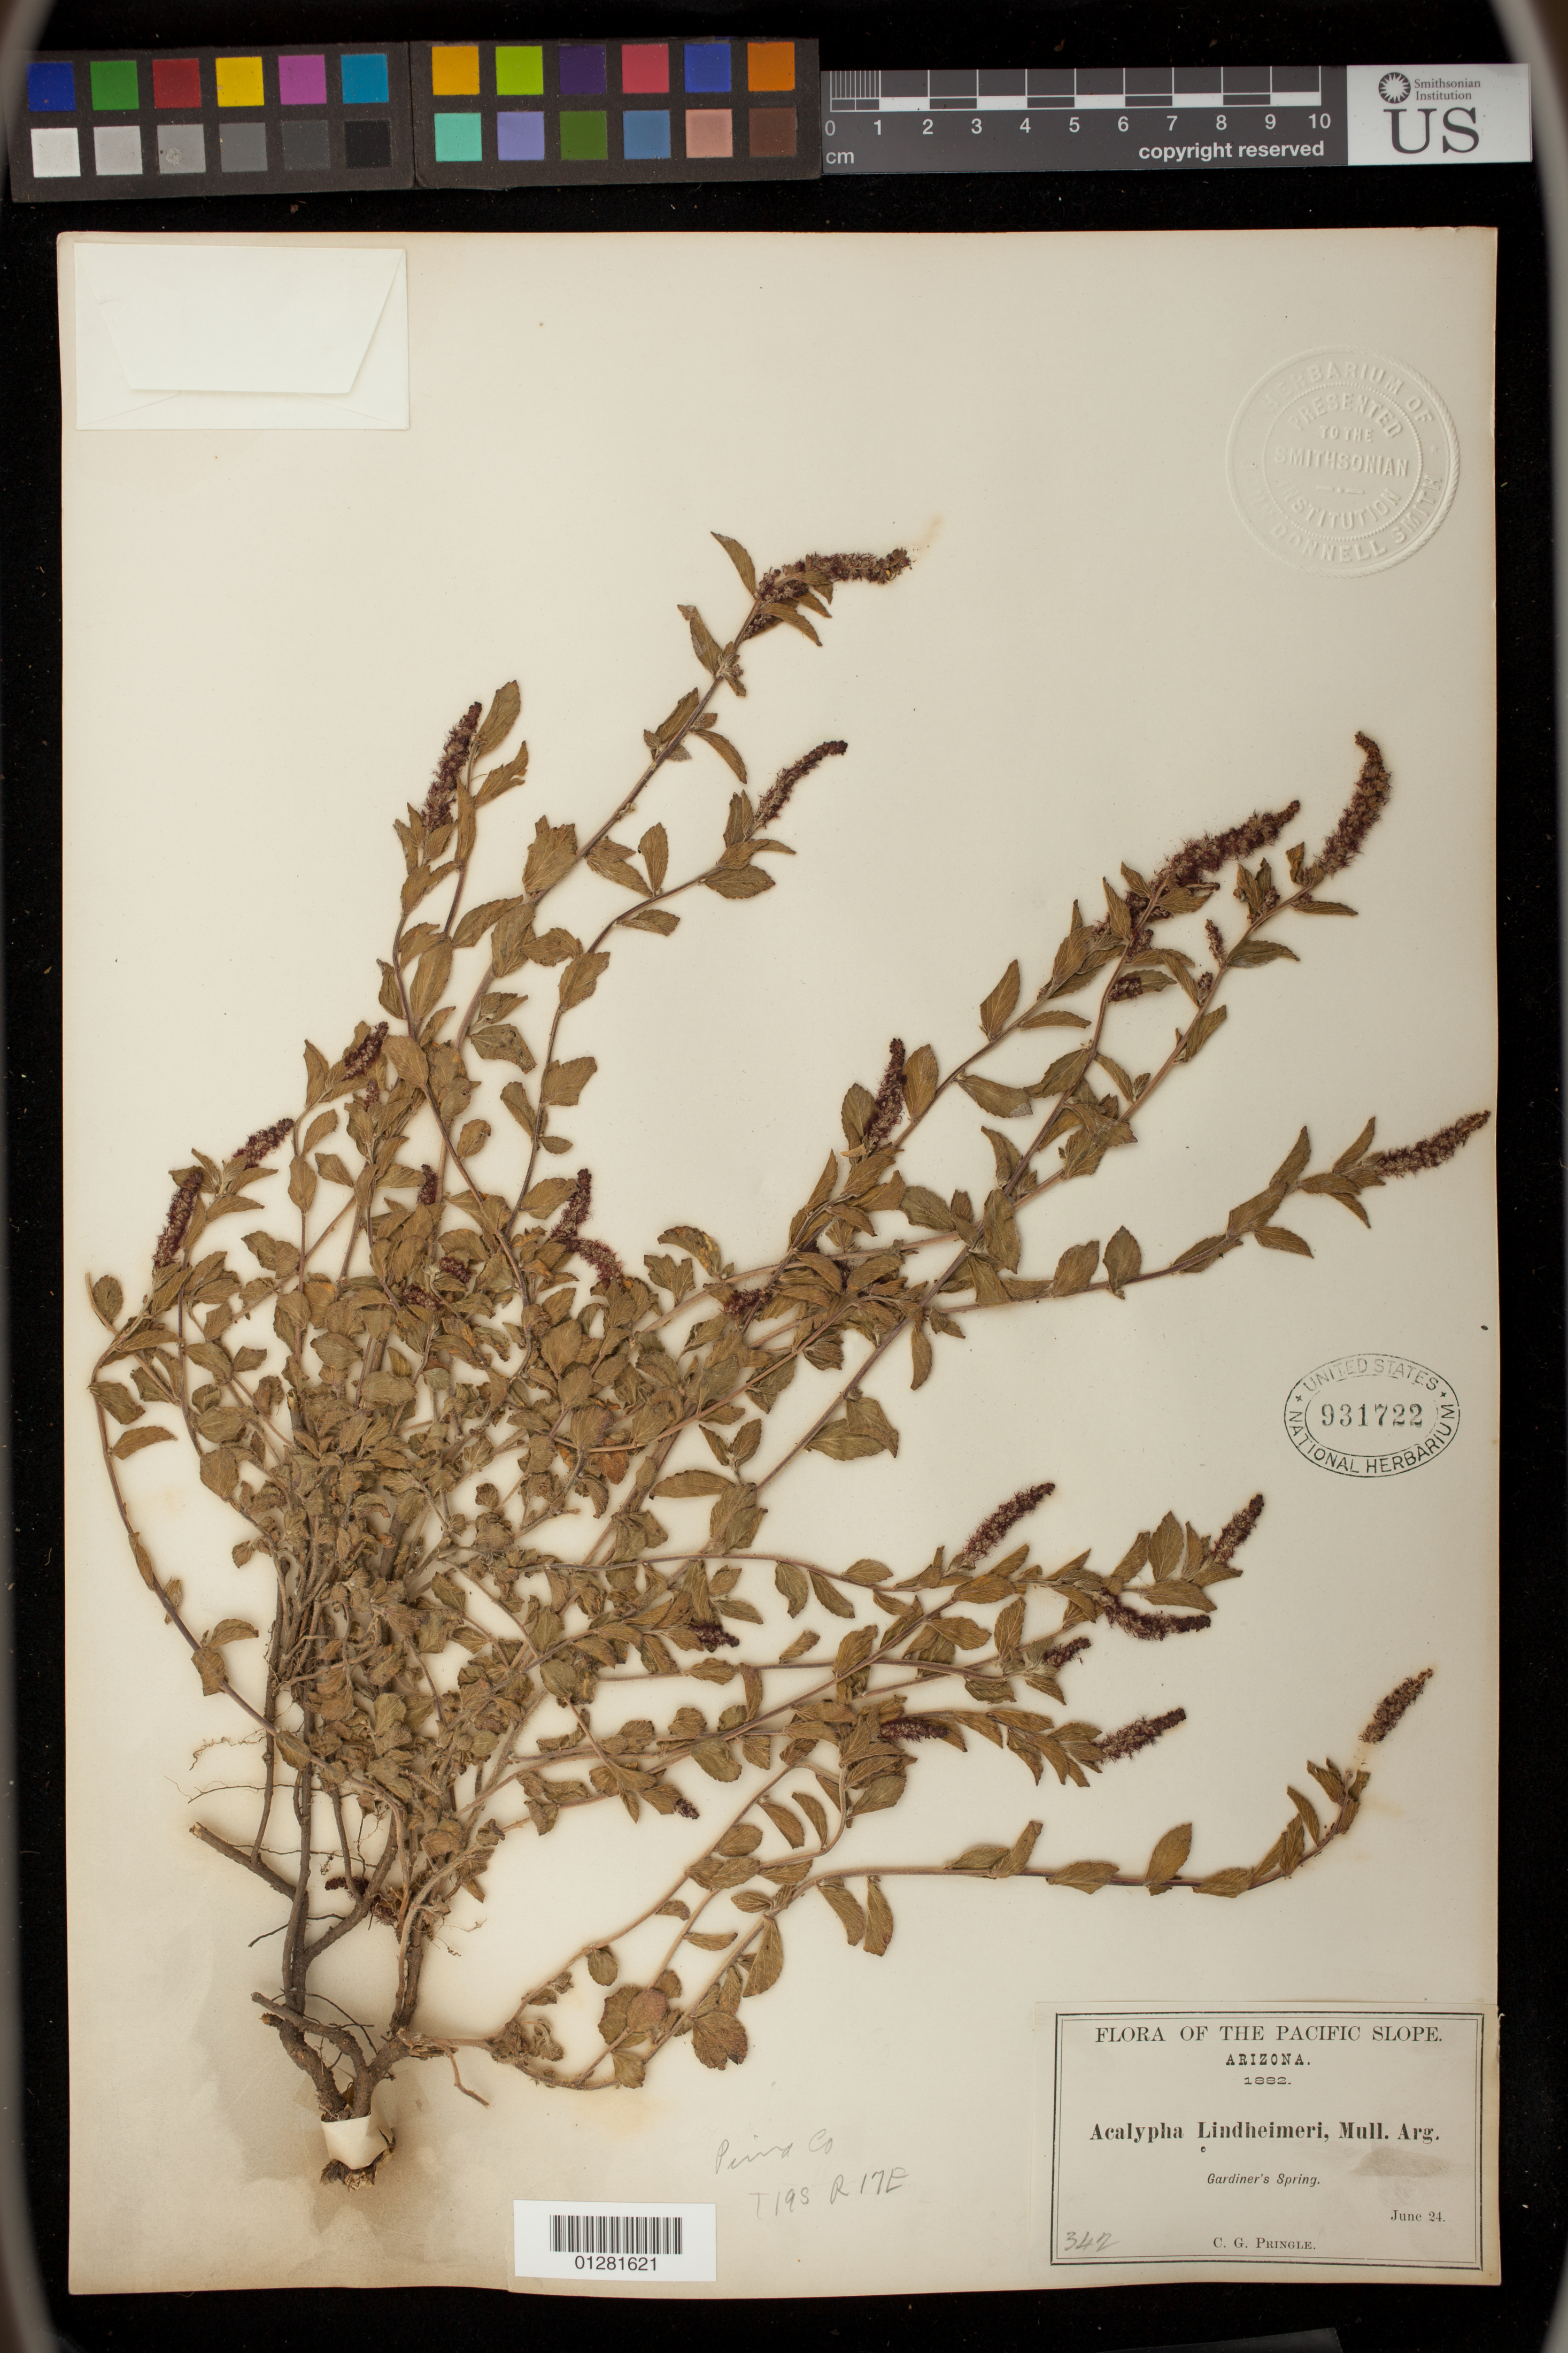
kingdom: Plantae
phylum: Tracheophyta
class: Magnoliopsida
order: Malpighiales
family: Euphorbiaceae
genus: Acalypha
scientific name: Acalypha lindheimeri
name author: Müll. Arg.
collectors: C. G. Pringle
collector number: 342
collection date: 1882-06-24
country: United States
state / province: Arizona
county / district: Mohave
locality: Gardiner's Spring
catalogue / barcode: US 931722